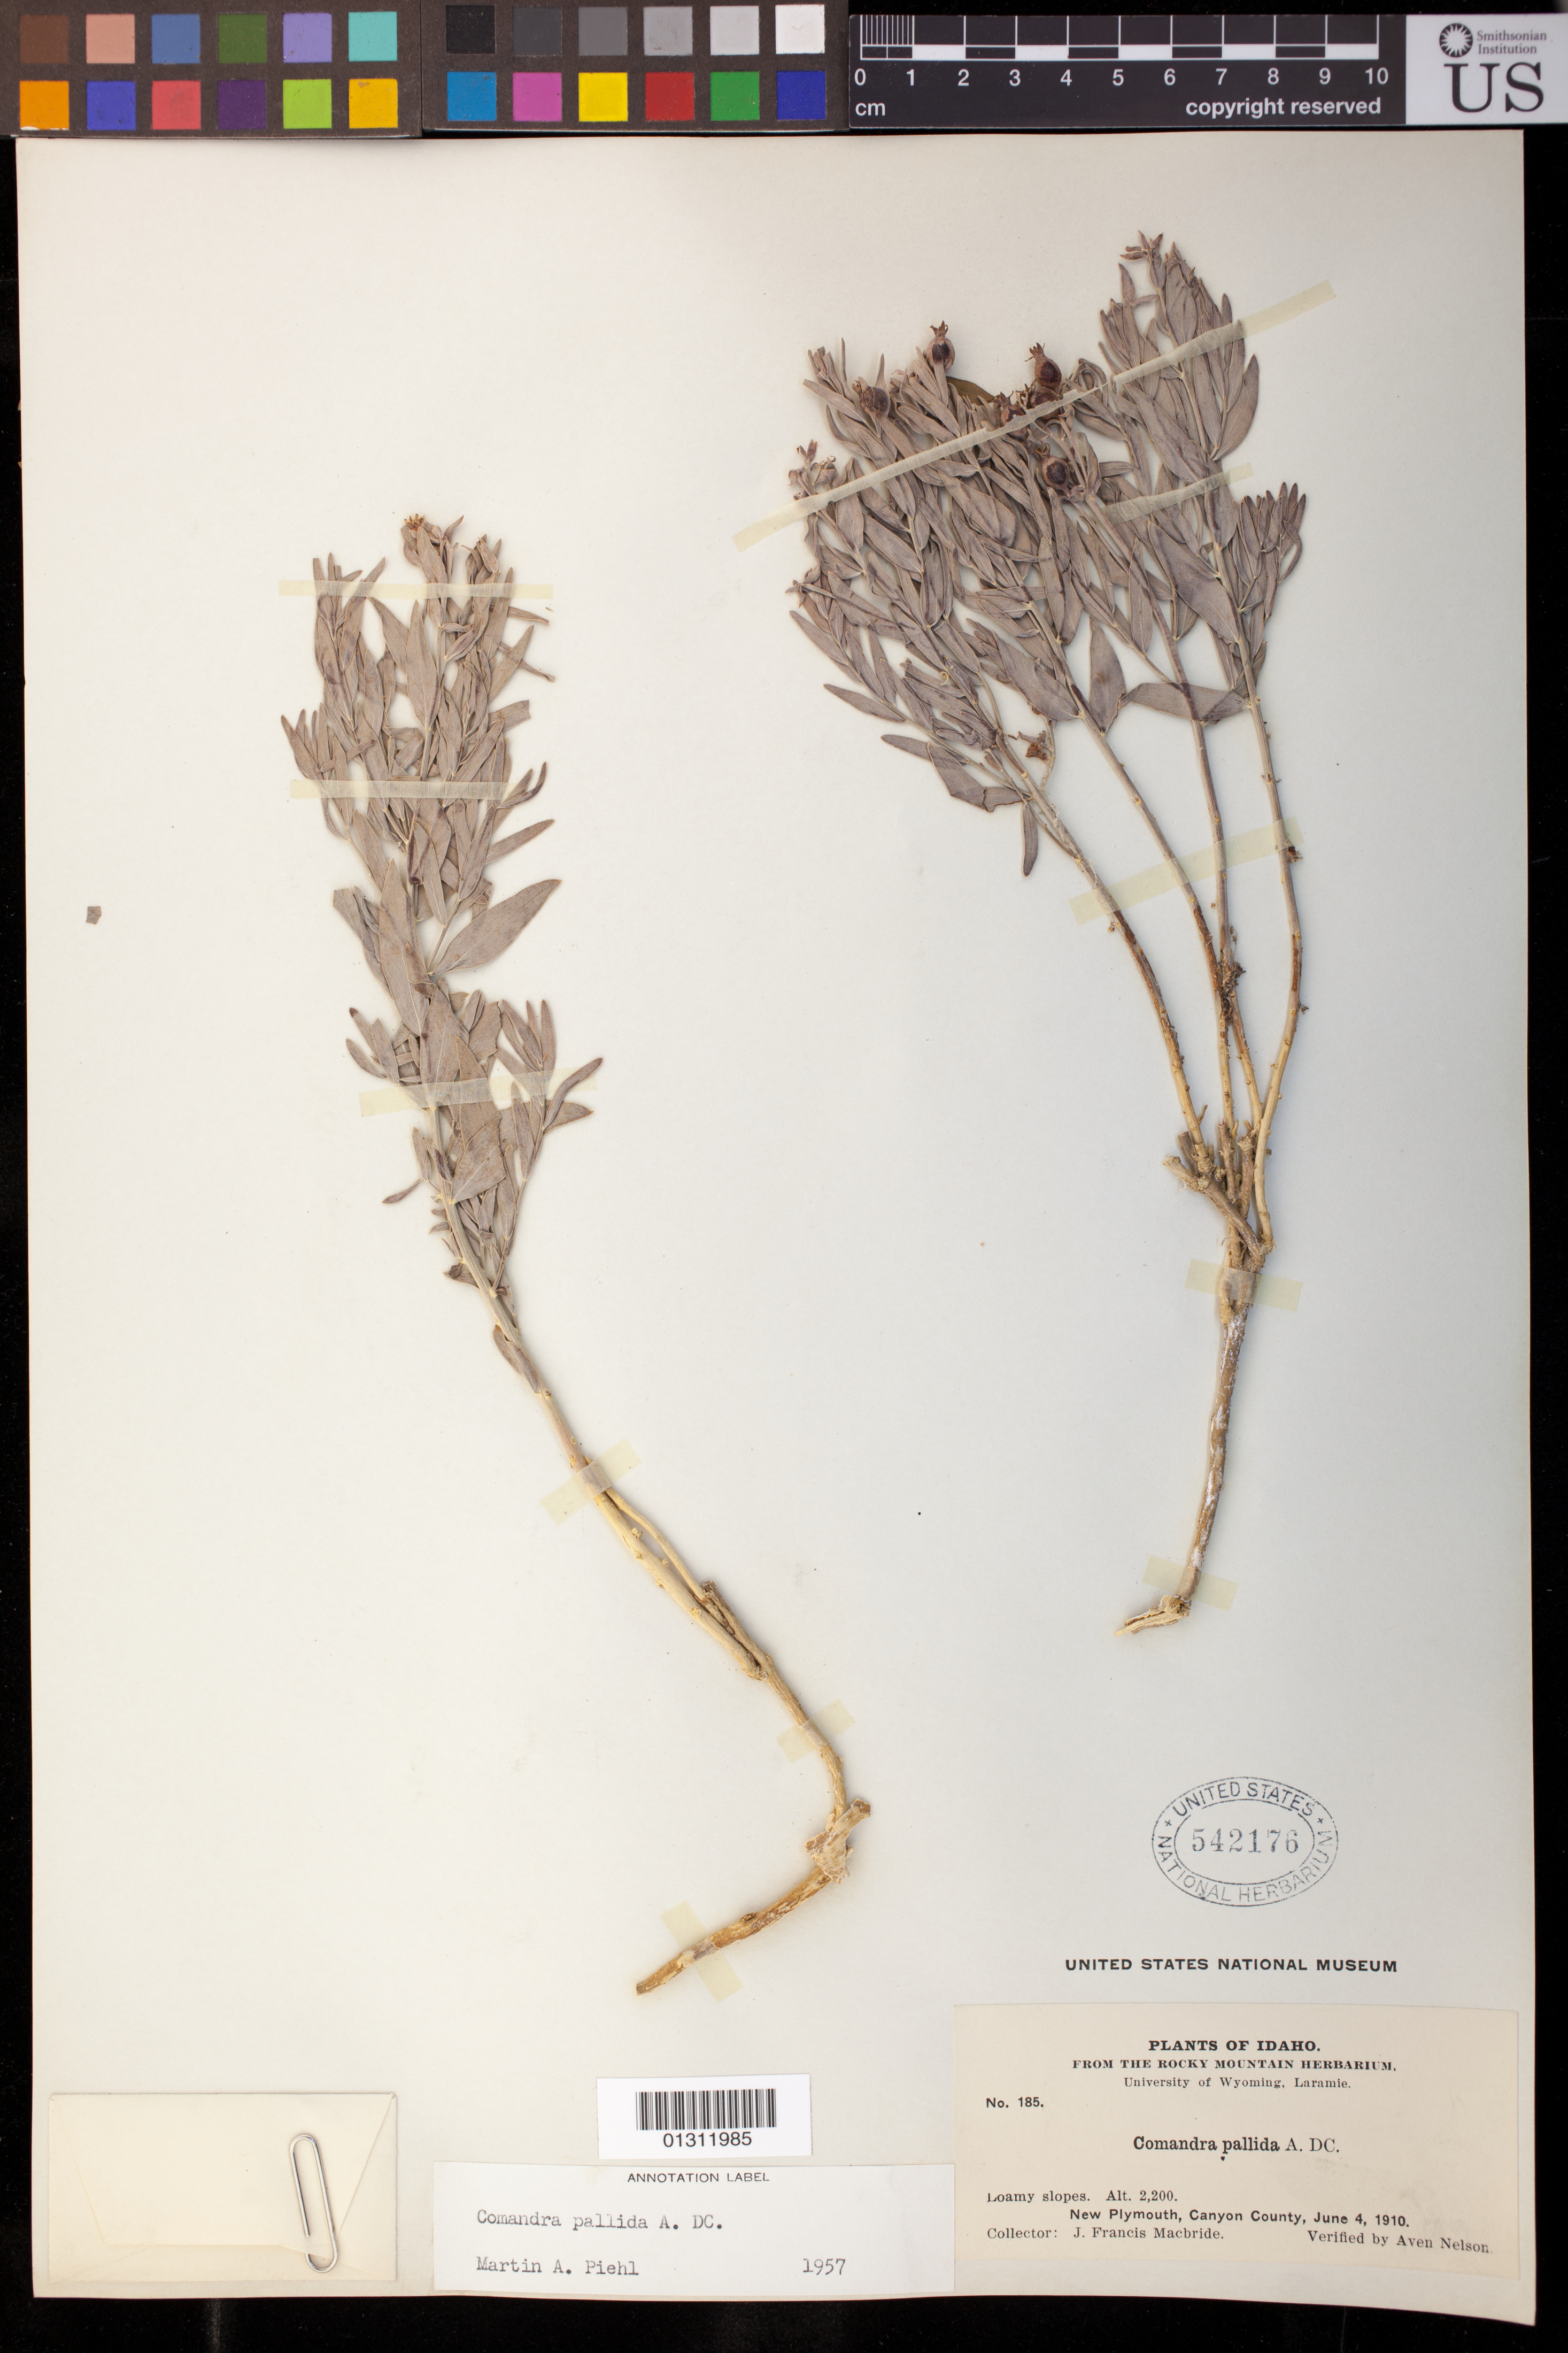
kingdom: Plantae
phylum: Tracheophyta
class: Magnoliopsida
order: Santalales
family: Comandraceae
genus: Comandra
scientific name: Comandra pallida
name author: A. DC.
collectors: J. F. Macbride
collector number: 185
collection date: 1910-06-04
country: United States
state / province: Idaho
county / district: Canyon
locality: New Plymouth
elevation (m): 671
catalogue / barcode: US 542176